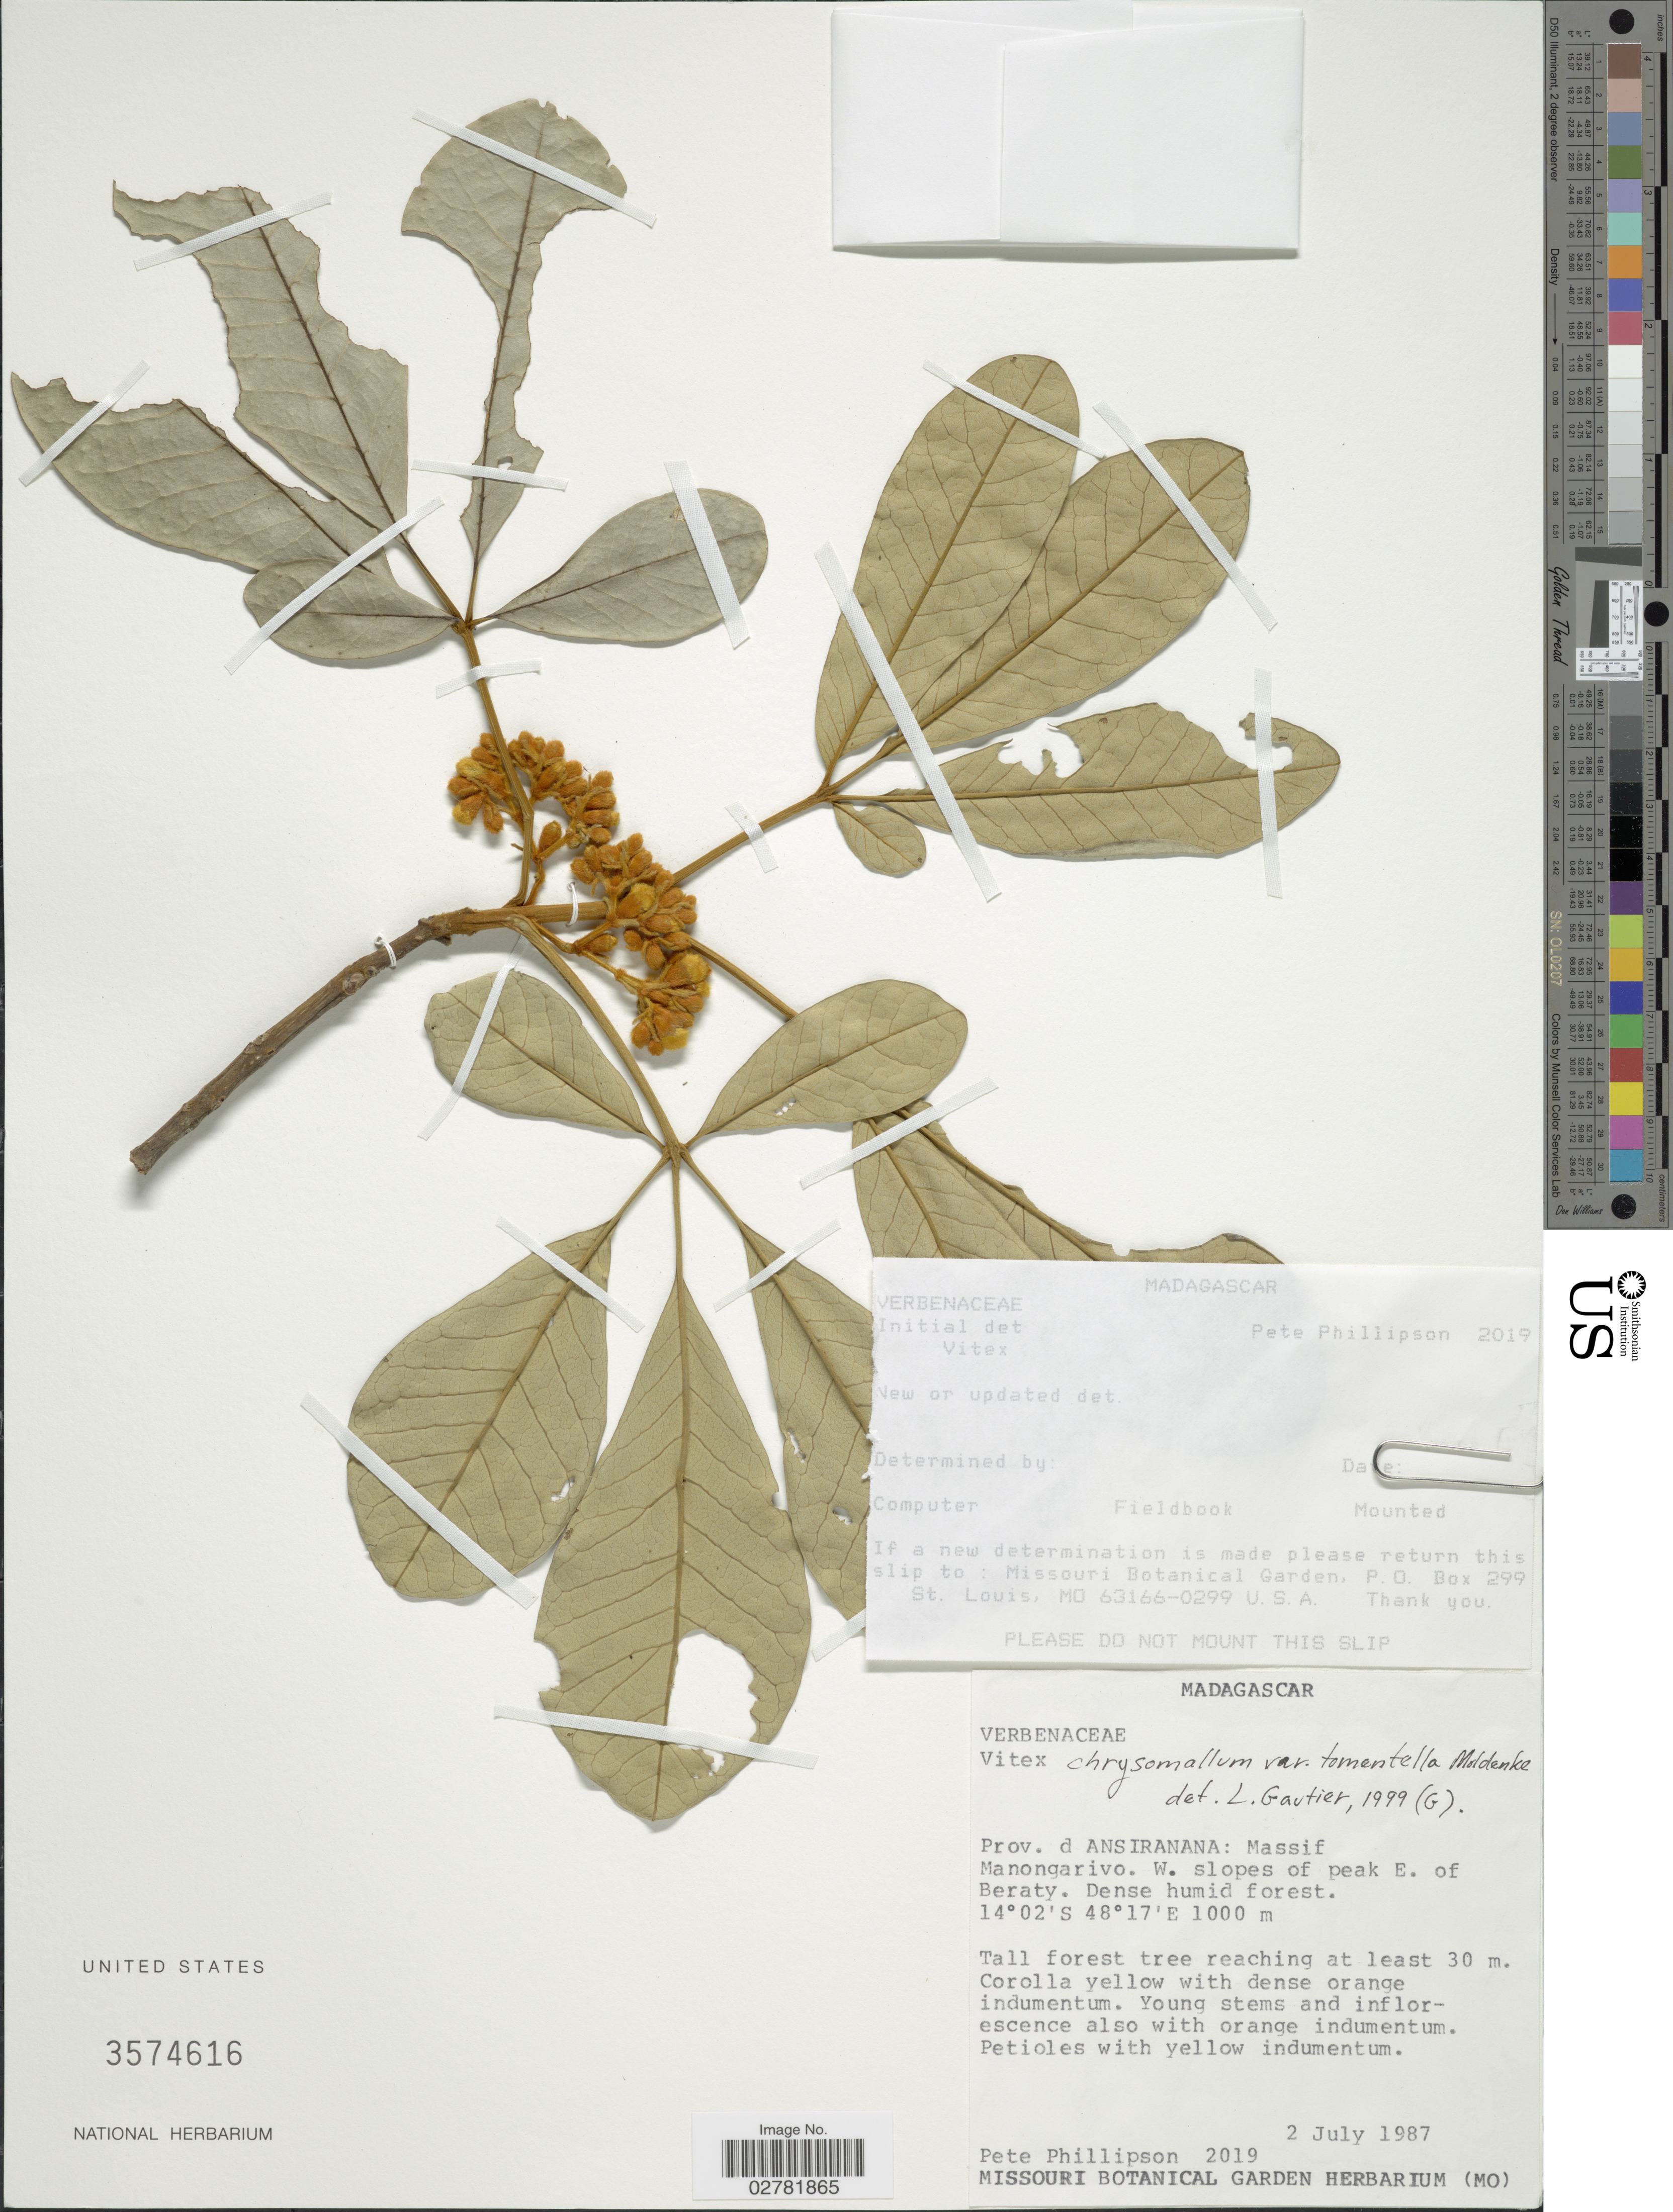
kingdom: Plantae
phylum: Tracheophyta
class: Magnoliopsida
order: Lamiales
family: Lamiaceae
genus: Vitex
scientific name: Vitex chrysomallum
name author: Steud.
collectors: P. B. Phillipson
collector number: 2019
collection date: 1987-07-02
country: Madagascar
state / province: Diana / Sofia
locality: Prov. d Ansiranana: Massif Manongarivo. W. slopes of peak E. of Beraty.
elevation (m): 1000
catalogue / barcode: US 3574616